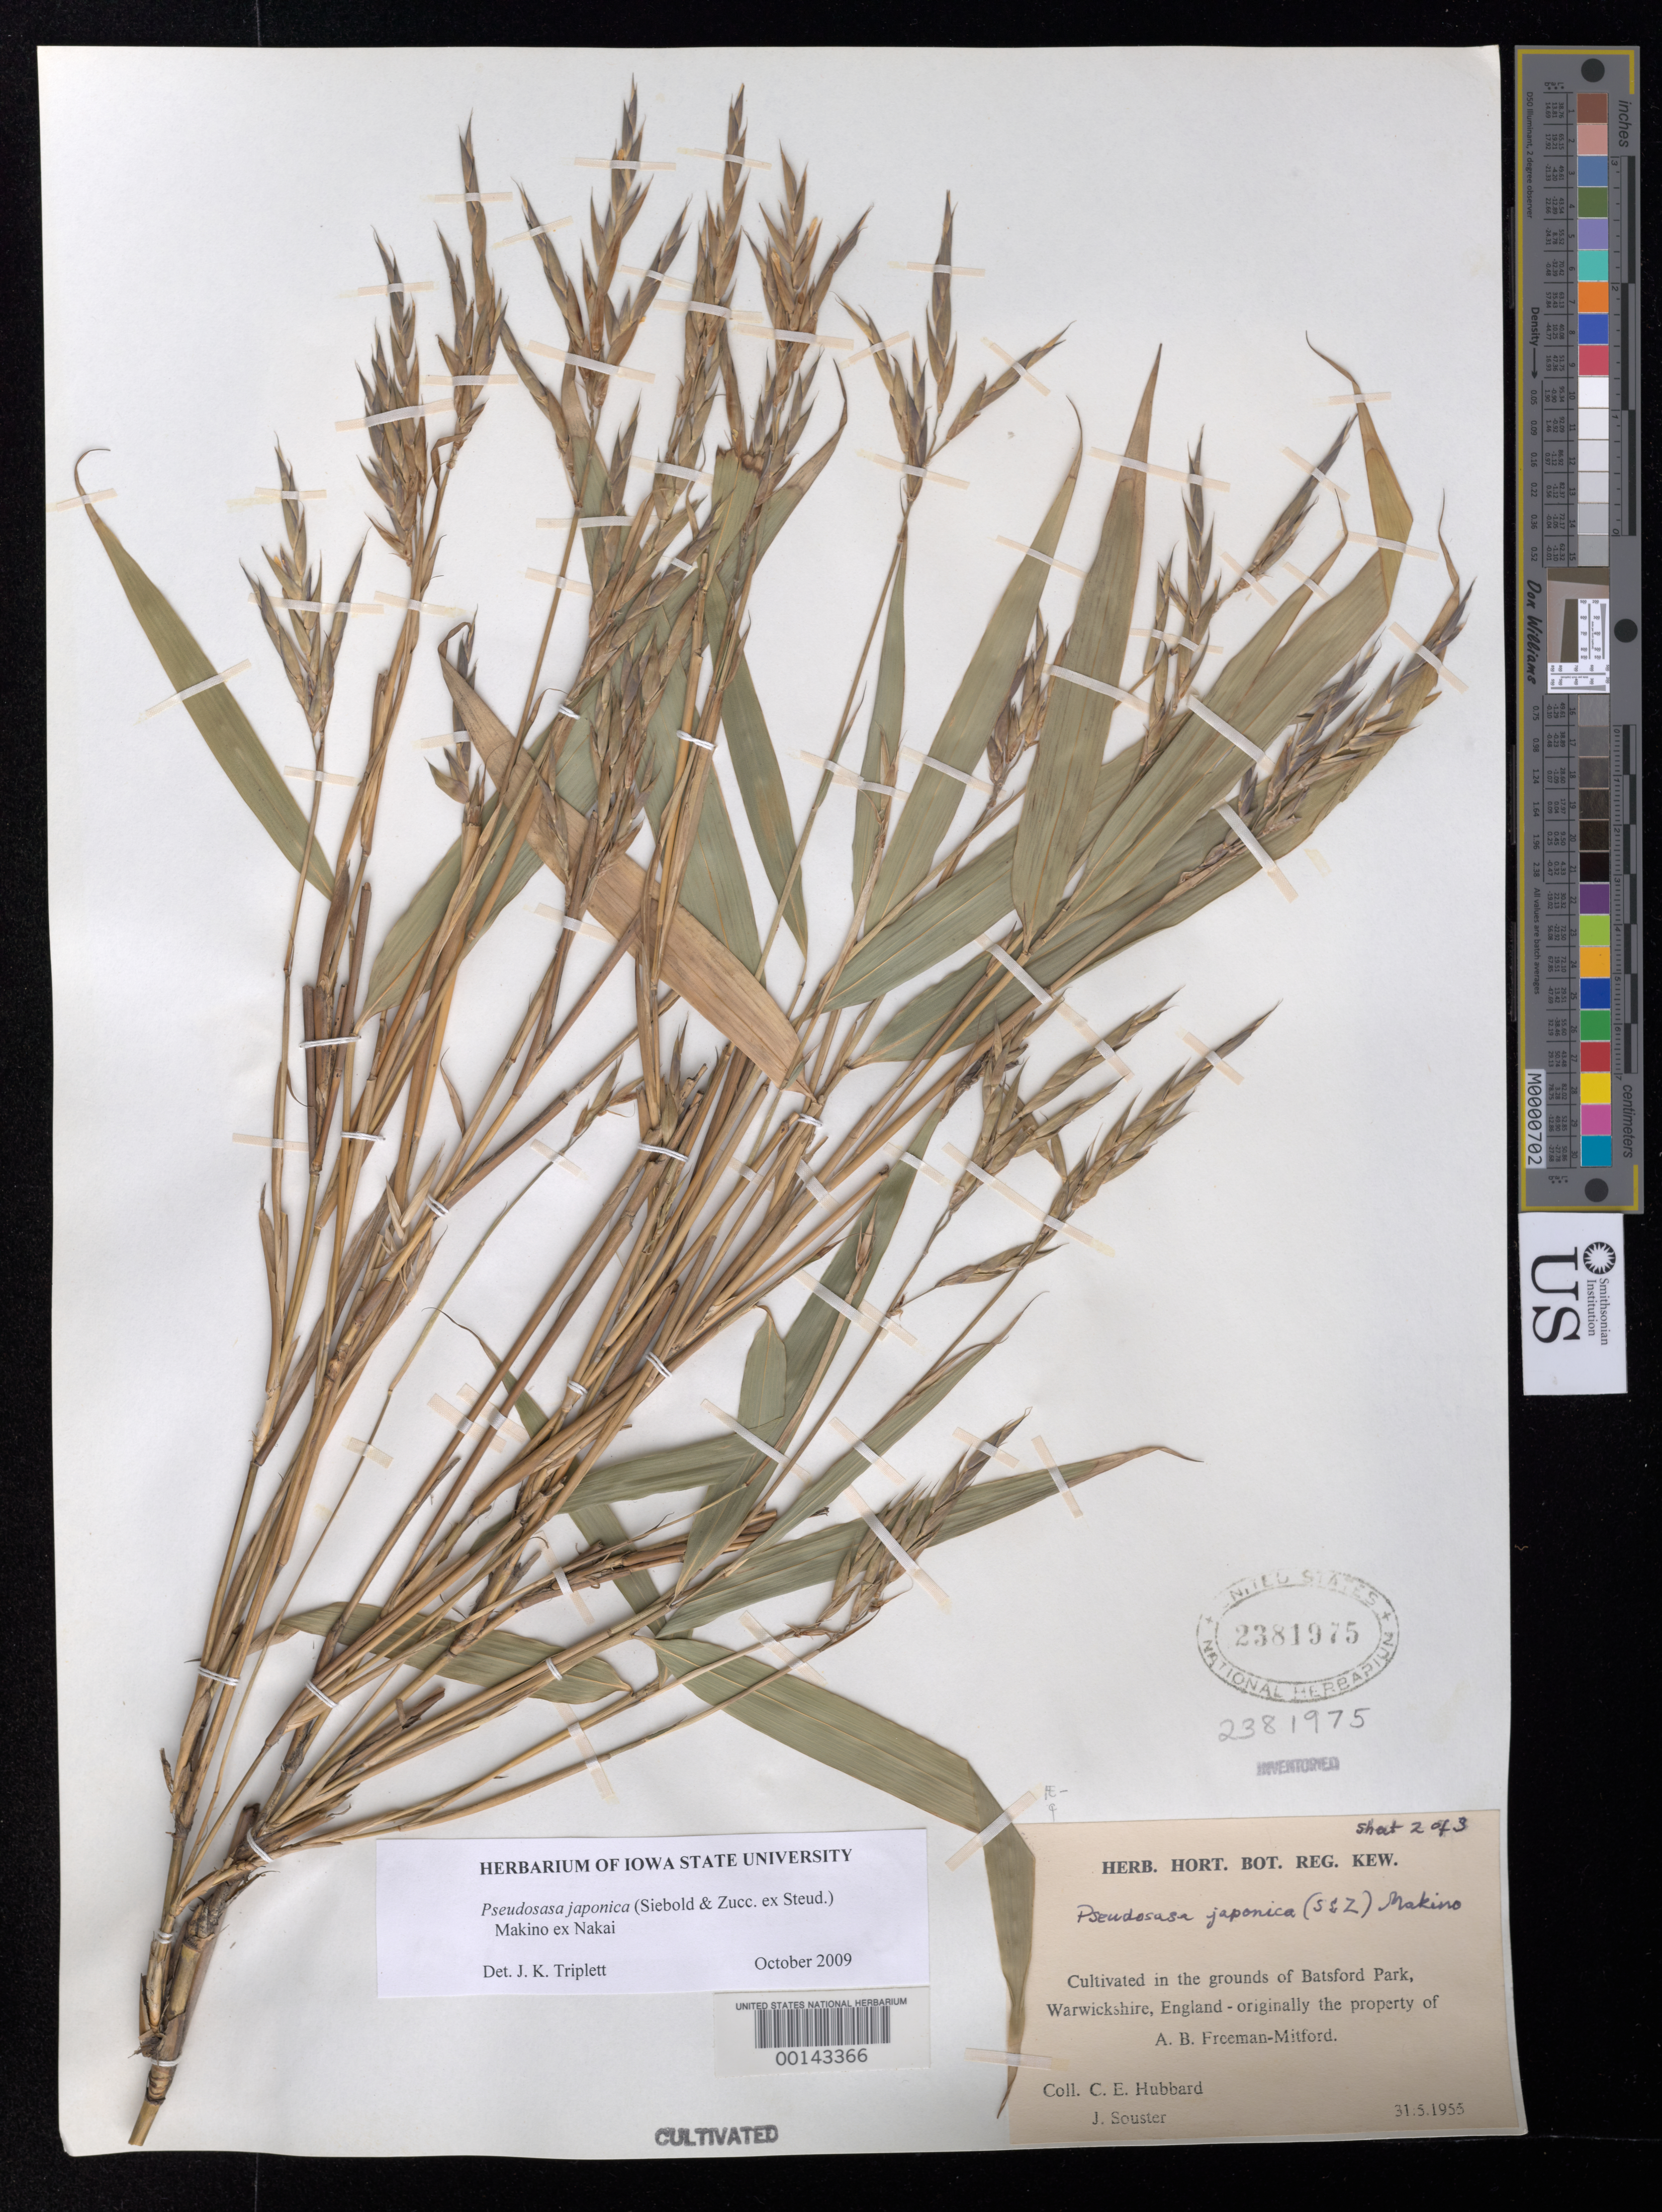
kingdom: Plantae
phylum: Tracheophyta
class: Liliopsida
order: Poales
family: Poaceae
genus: Pseudosasa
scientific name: Pseudosasa japonica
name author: (Siebold & Zucc. ex Steud.) Makino ex Nakai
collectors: C. E. Hubbard & J. Souster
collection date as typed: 31 May 1955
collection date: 1955-05-31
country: United Kingdom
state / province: England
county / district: Warwickshire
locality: Warwickshire, batsford park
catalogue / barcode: US 2381975